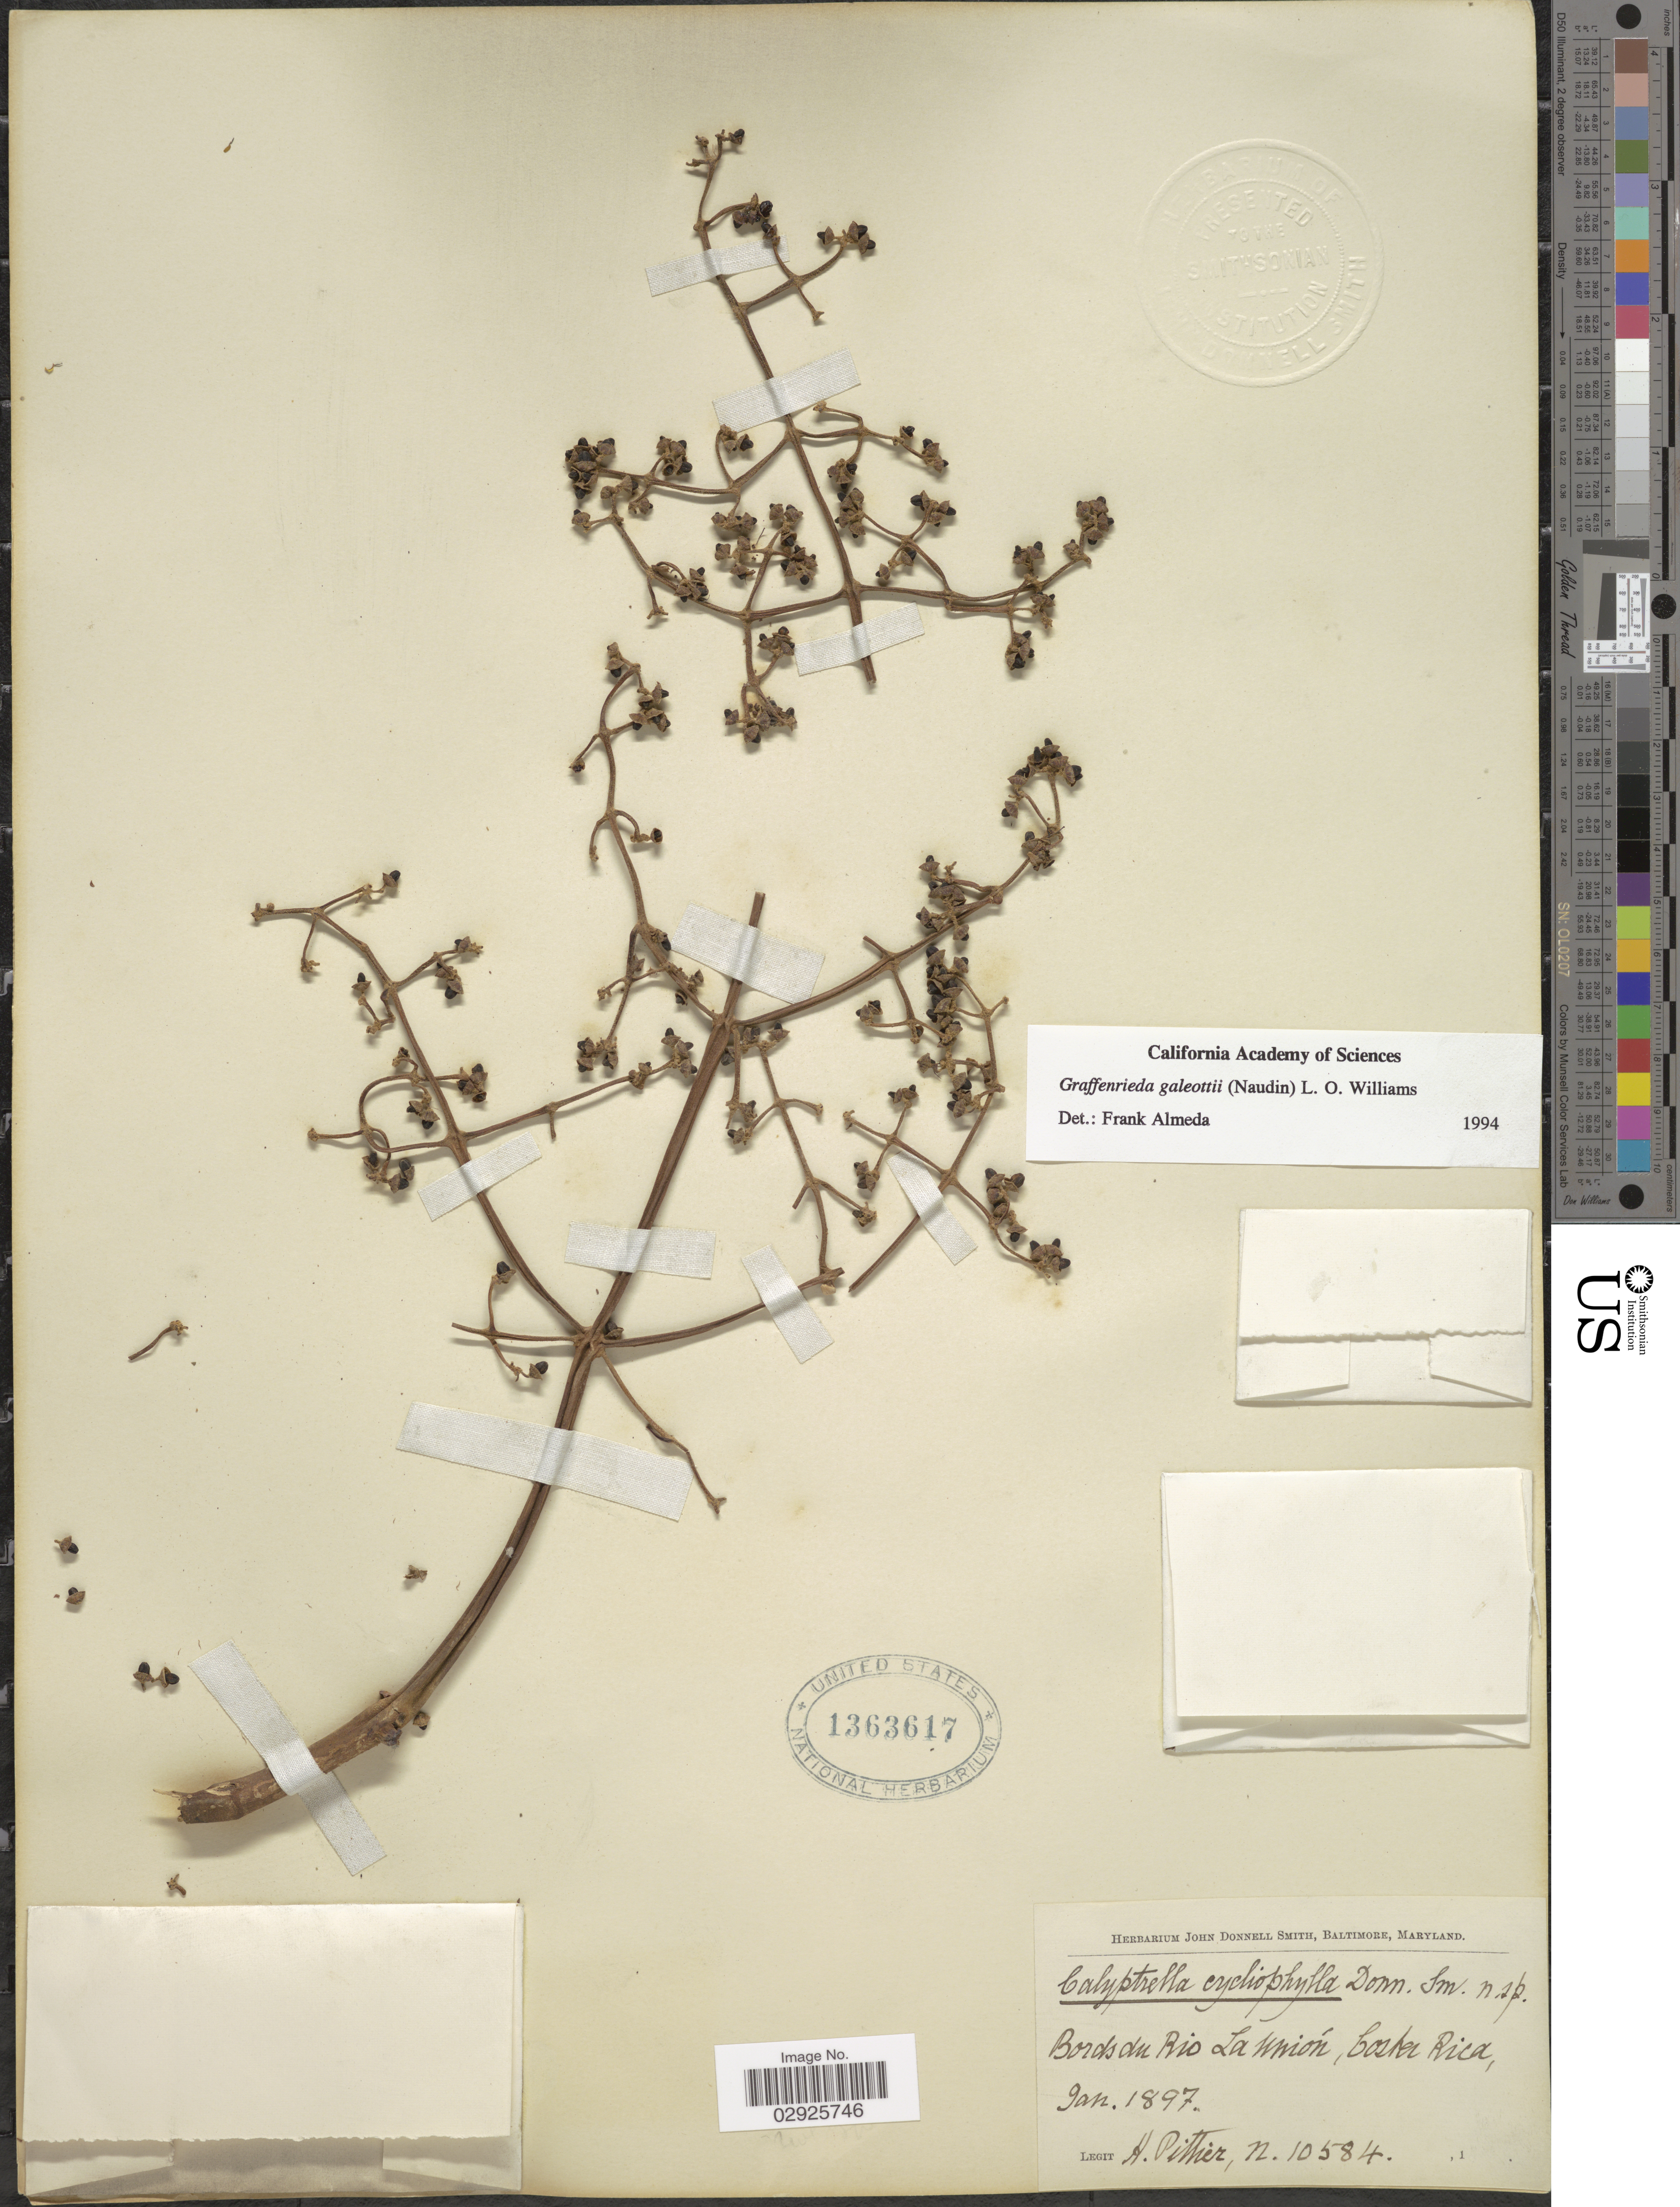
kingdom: Plantae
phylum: Tracheophyta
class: Magnoliopsida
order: Myrtales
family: Melastomataceae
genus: Graffenrieda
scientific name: Graffenrieda galeottii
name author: (Naudin) L.O. Williams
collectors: H. F. Pittier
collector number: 10584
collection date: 1897-01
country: Costa Rica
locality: Bords du Rio La Unión.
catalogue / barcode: US 1363617